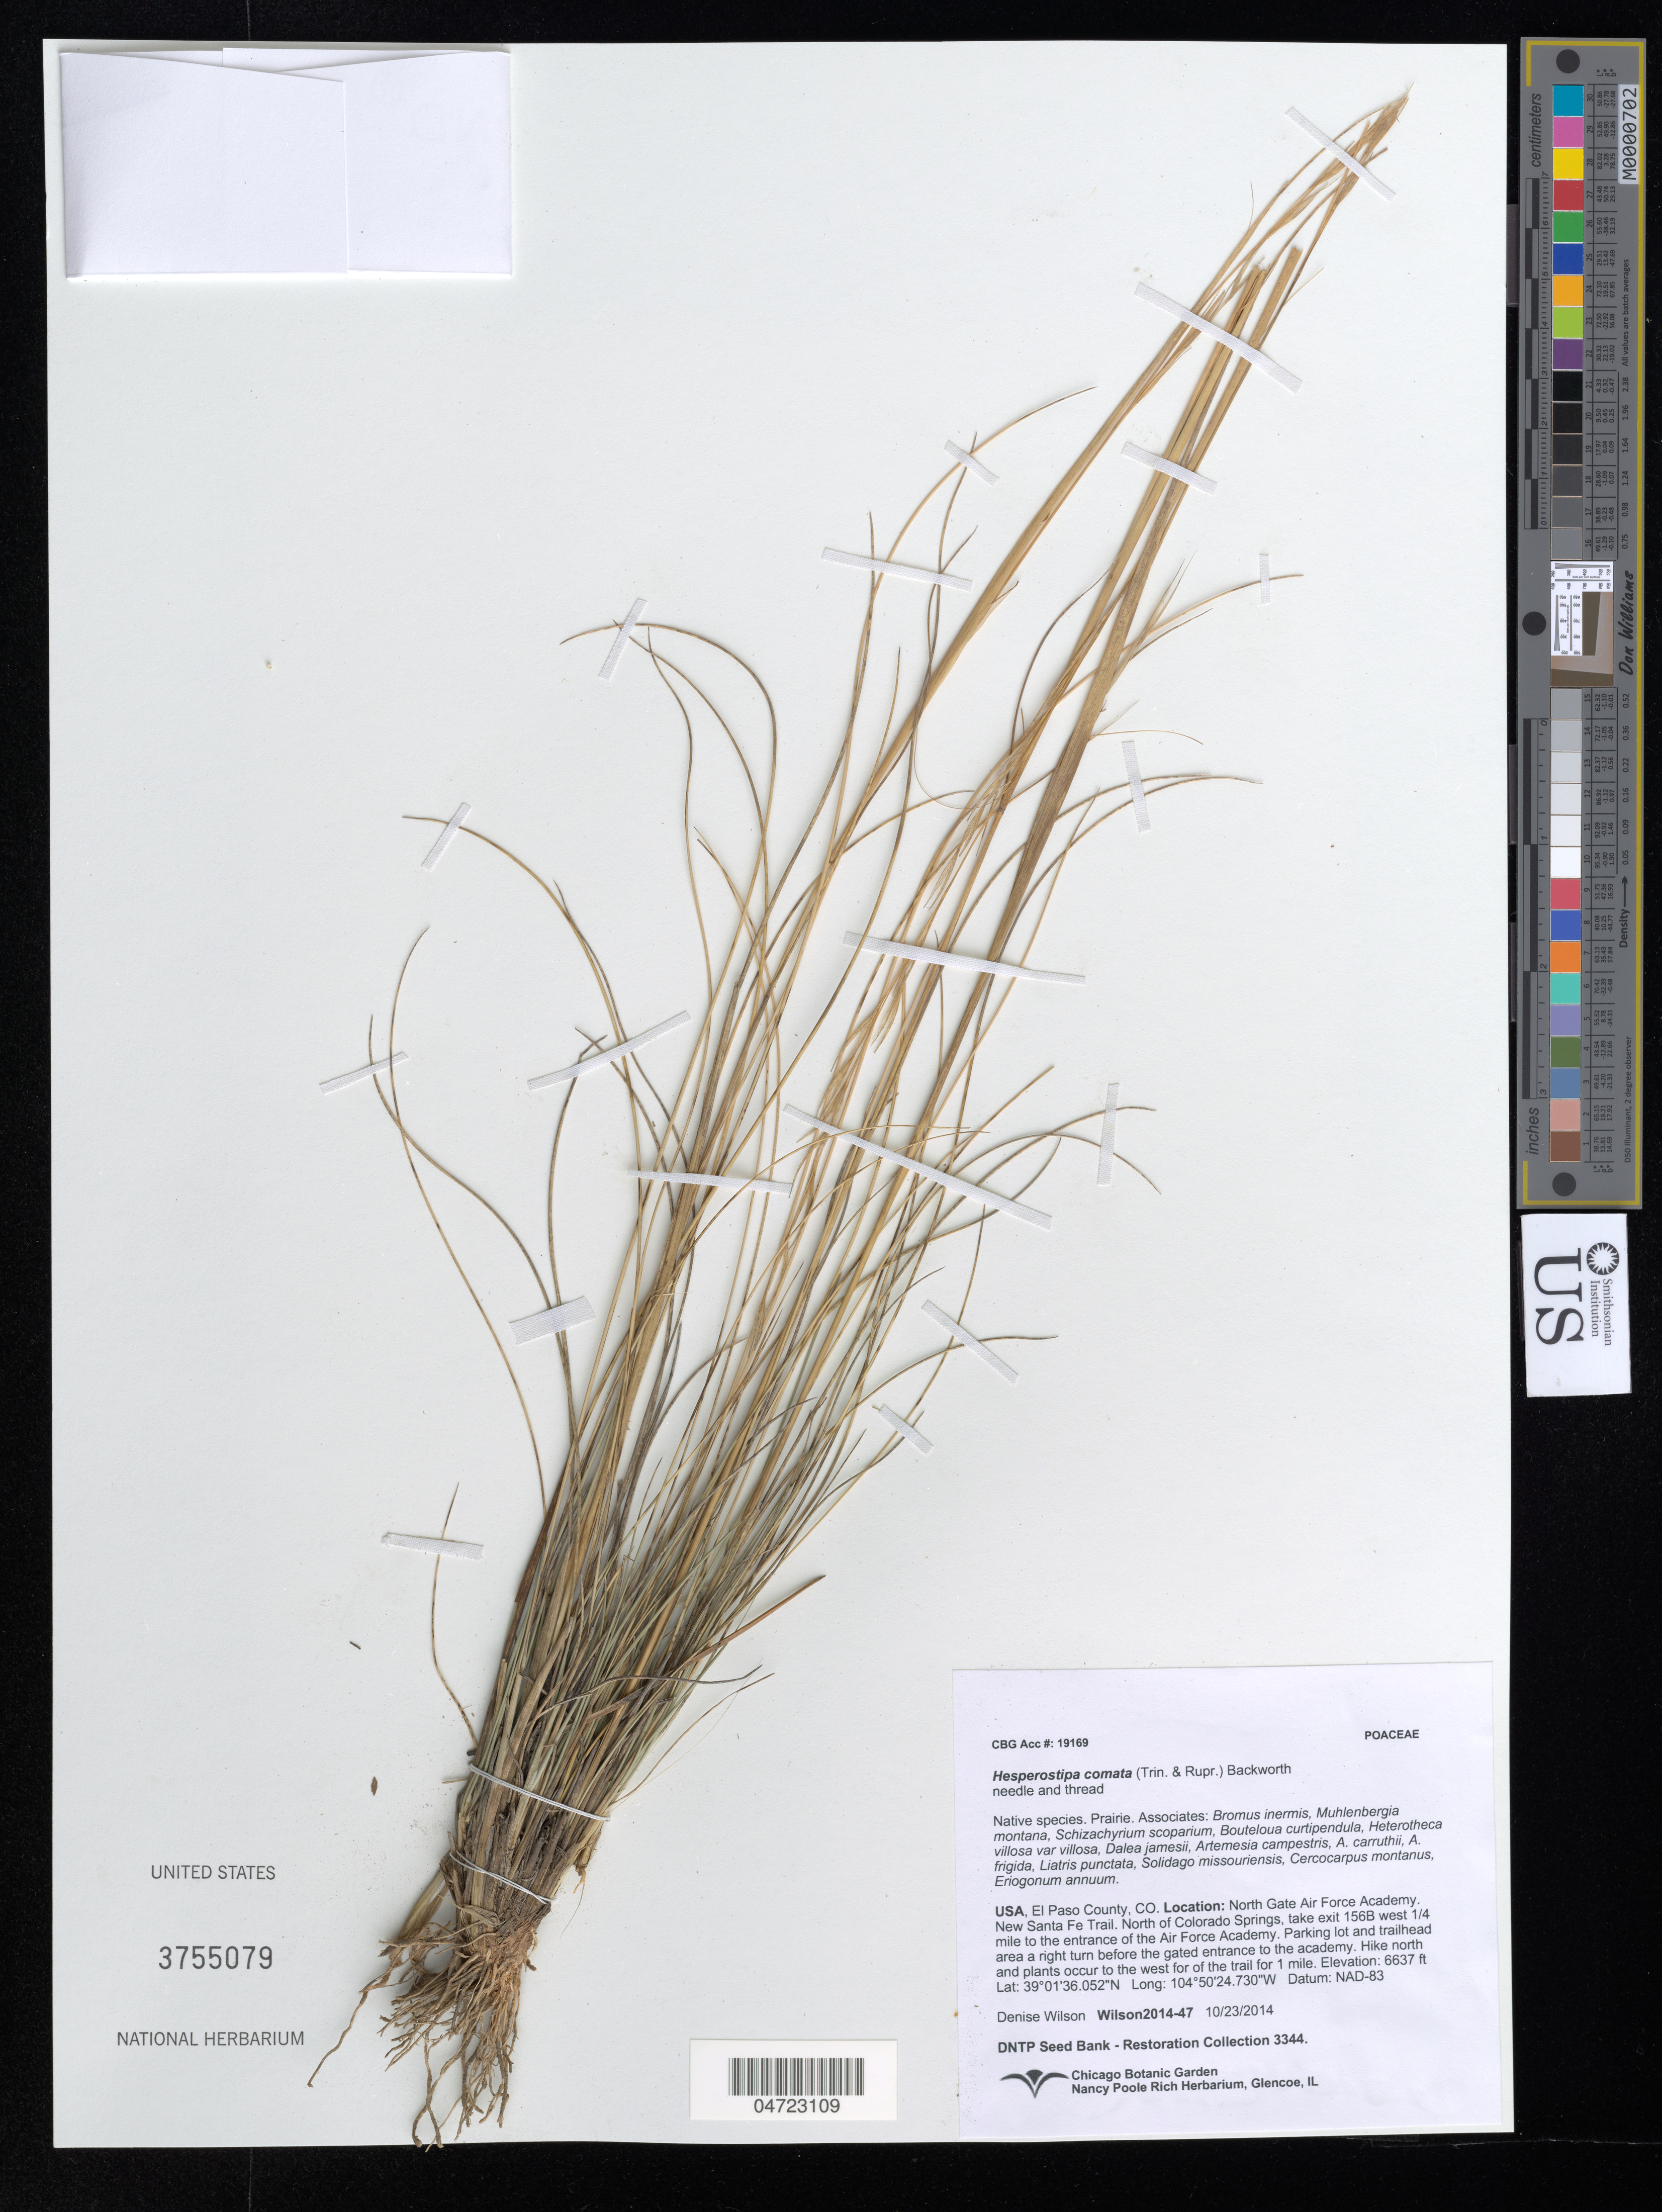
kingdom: Plantae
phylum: Tracheophyta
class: Liliopsida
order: Poales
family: Poaceae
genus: Hesperostipa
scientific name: Hesperostipa comata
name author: (Trin. & Rupr.) Barkworth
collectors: D. Wilson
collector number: Wilson2014-47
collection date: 2014-10-23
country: United States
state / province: Colorado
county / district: El Paso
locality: El Paso County. North Gate Air Force Academy. New Santa Fe Trail. North of Colorado Springs, take exit 156B west 1/4 mile to the entrance of the Air Force Academy. Parking lot and trailhead area a right turn before the gated entrance to the academy. Hike north and plants occur to the west for of the trail for 1 mile.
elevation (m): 2023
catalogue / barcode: US 3755079